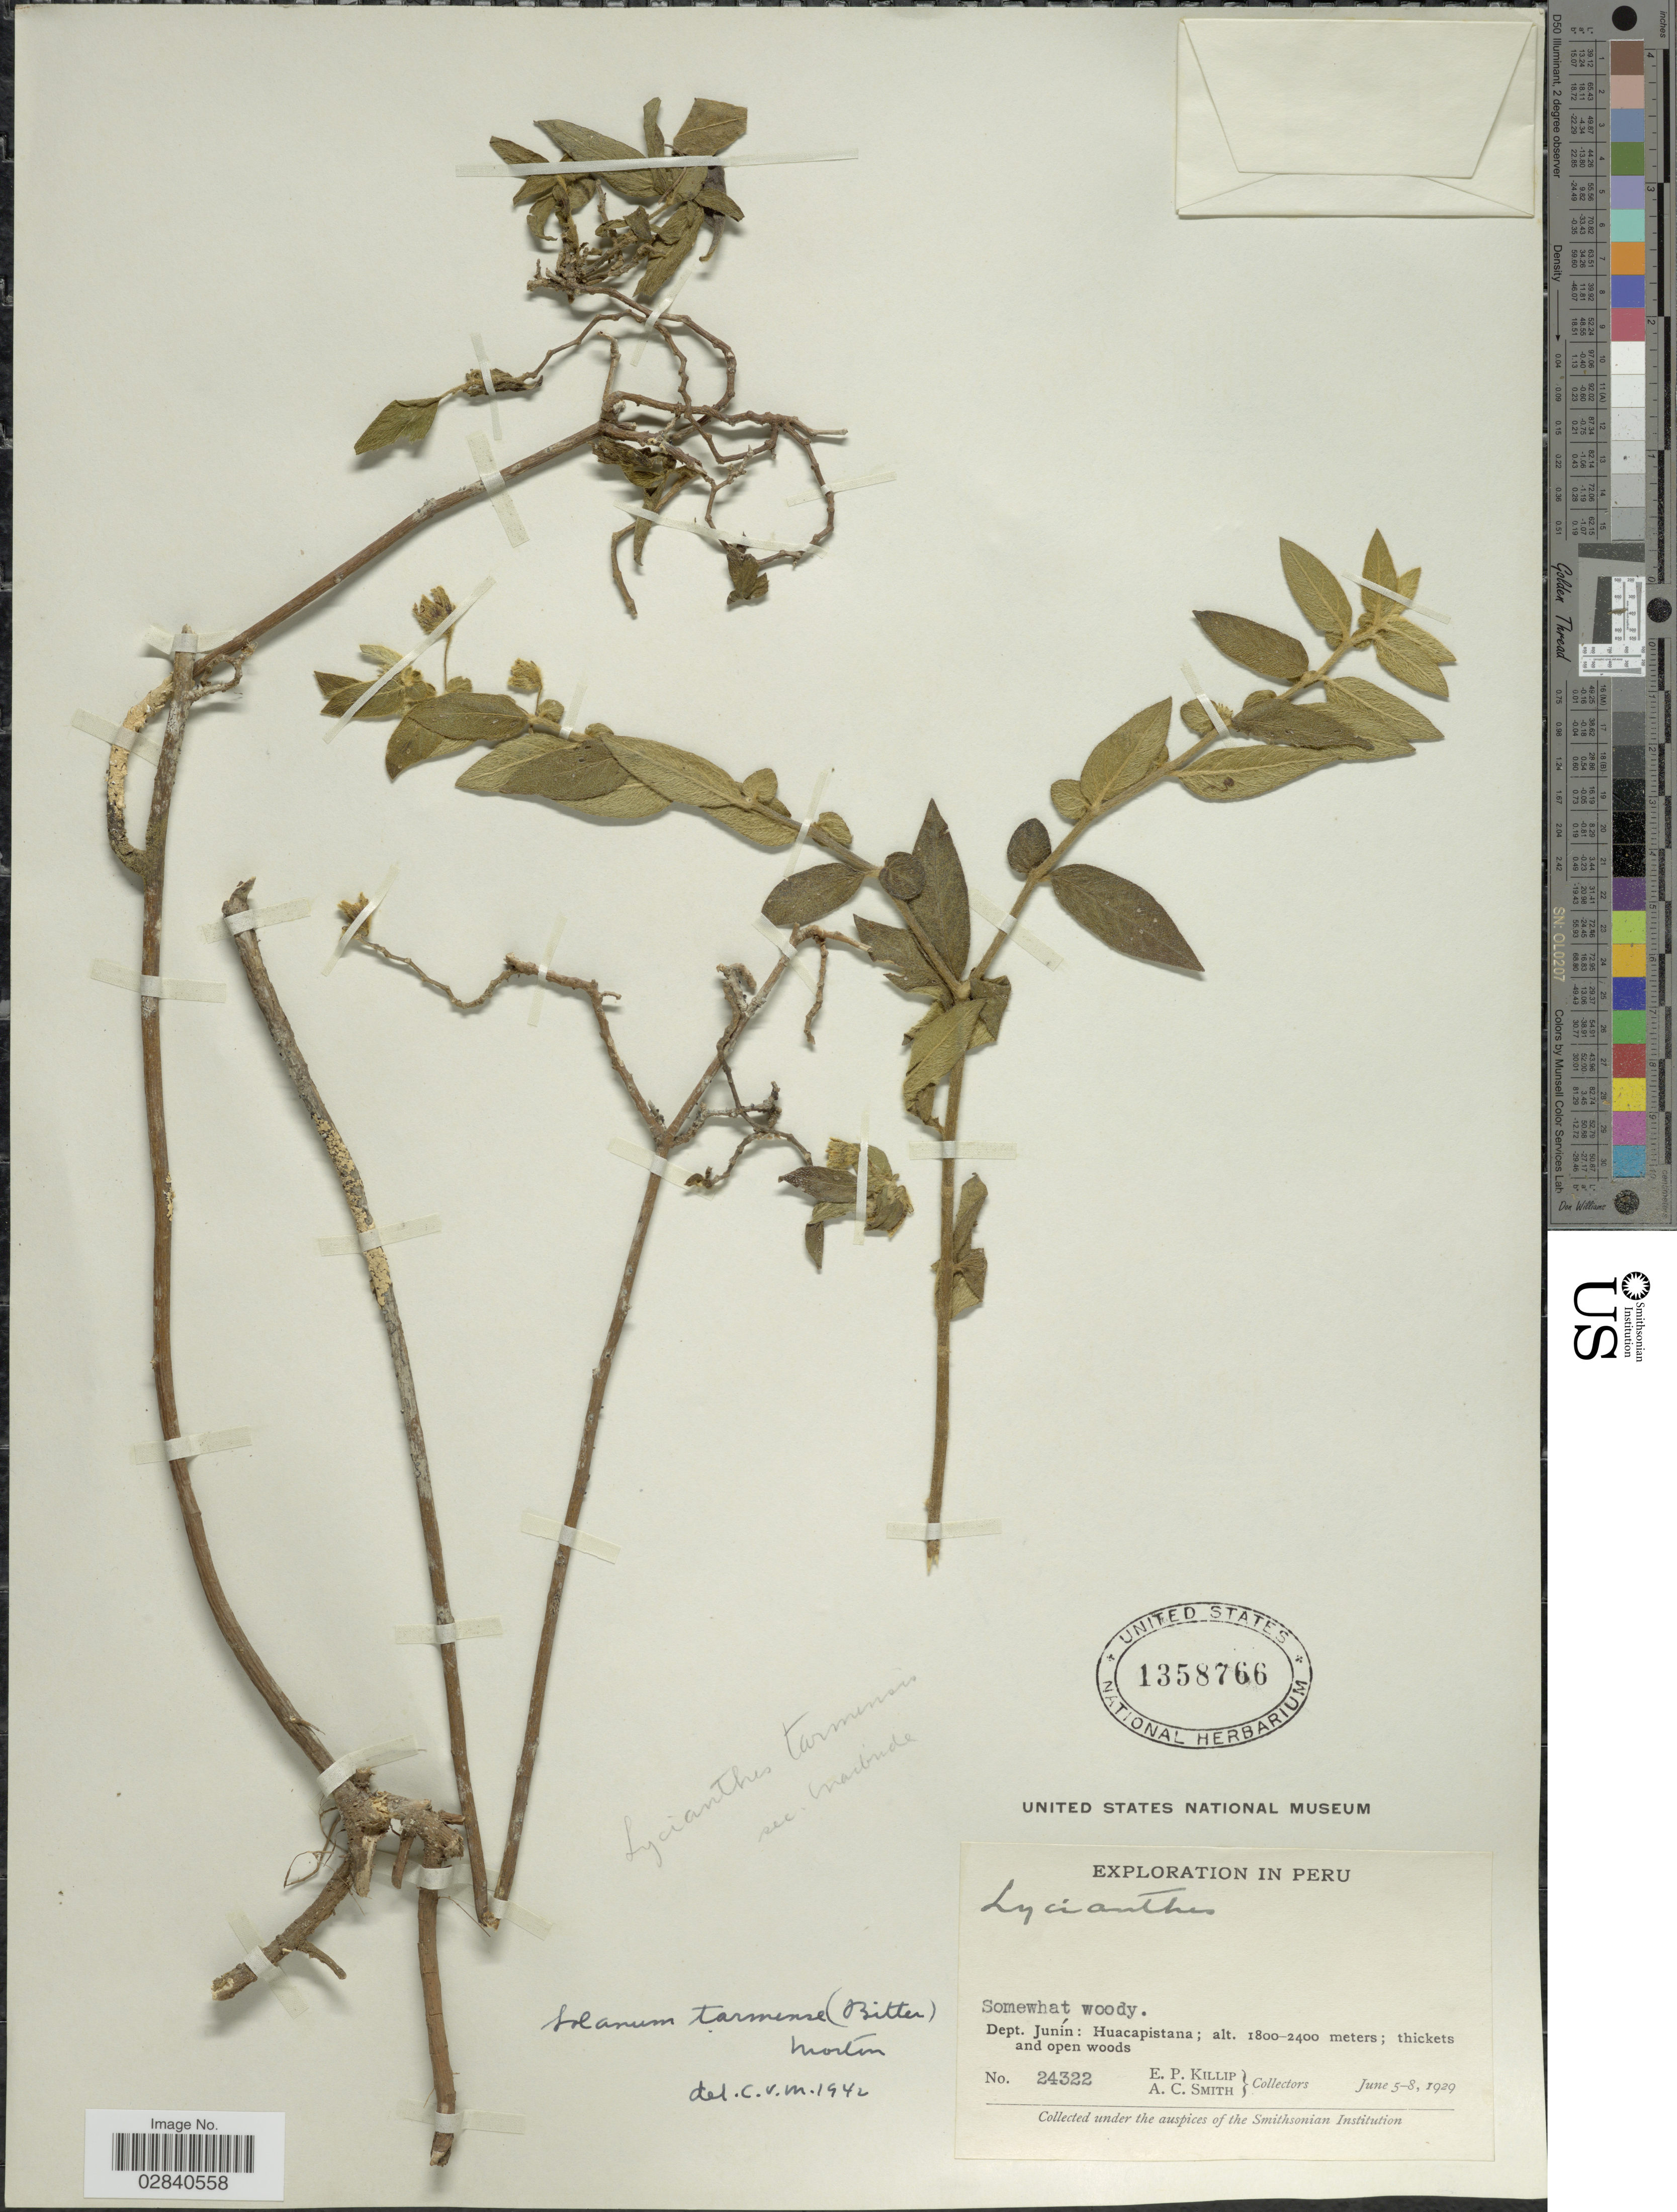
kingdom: Plantae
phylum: Tracheophyta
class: Magnoliopsida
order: Solanales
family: Solanaceae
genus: Lycianthes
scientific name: Lycianthes tarmensis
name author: Bitter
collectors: E. P. Killip & A. C. Smith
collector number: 24322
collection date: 1929-06-05/1929-06-08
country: Peru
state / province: Junín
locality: Dept. Junín: Huacapistana.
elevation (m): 1800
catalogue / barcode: US 1358766